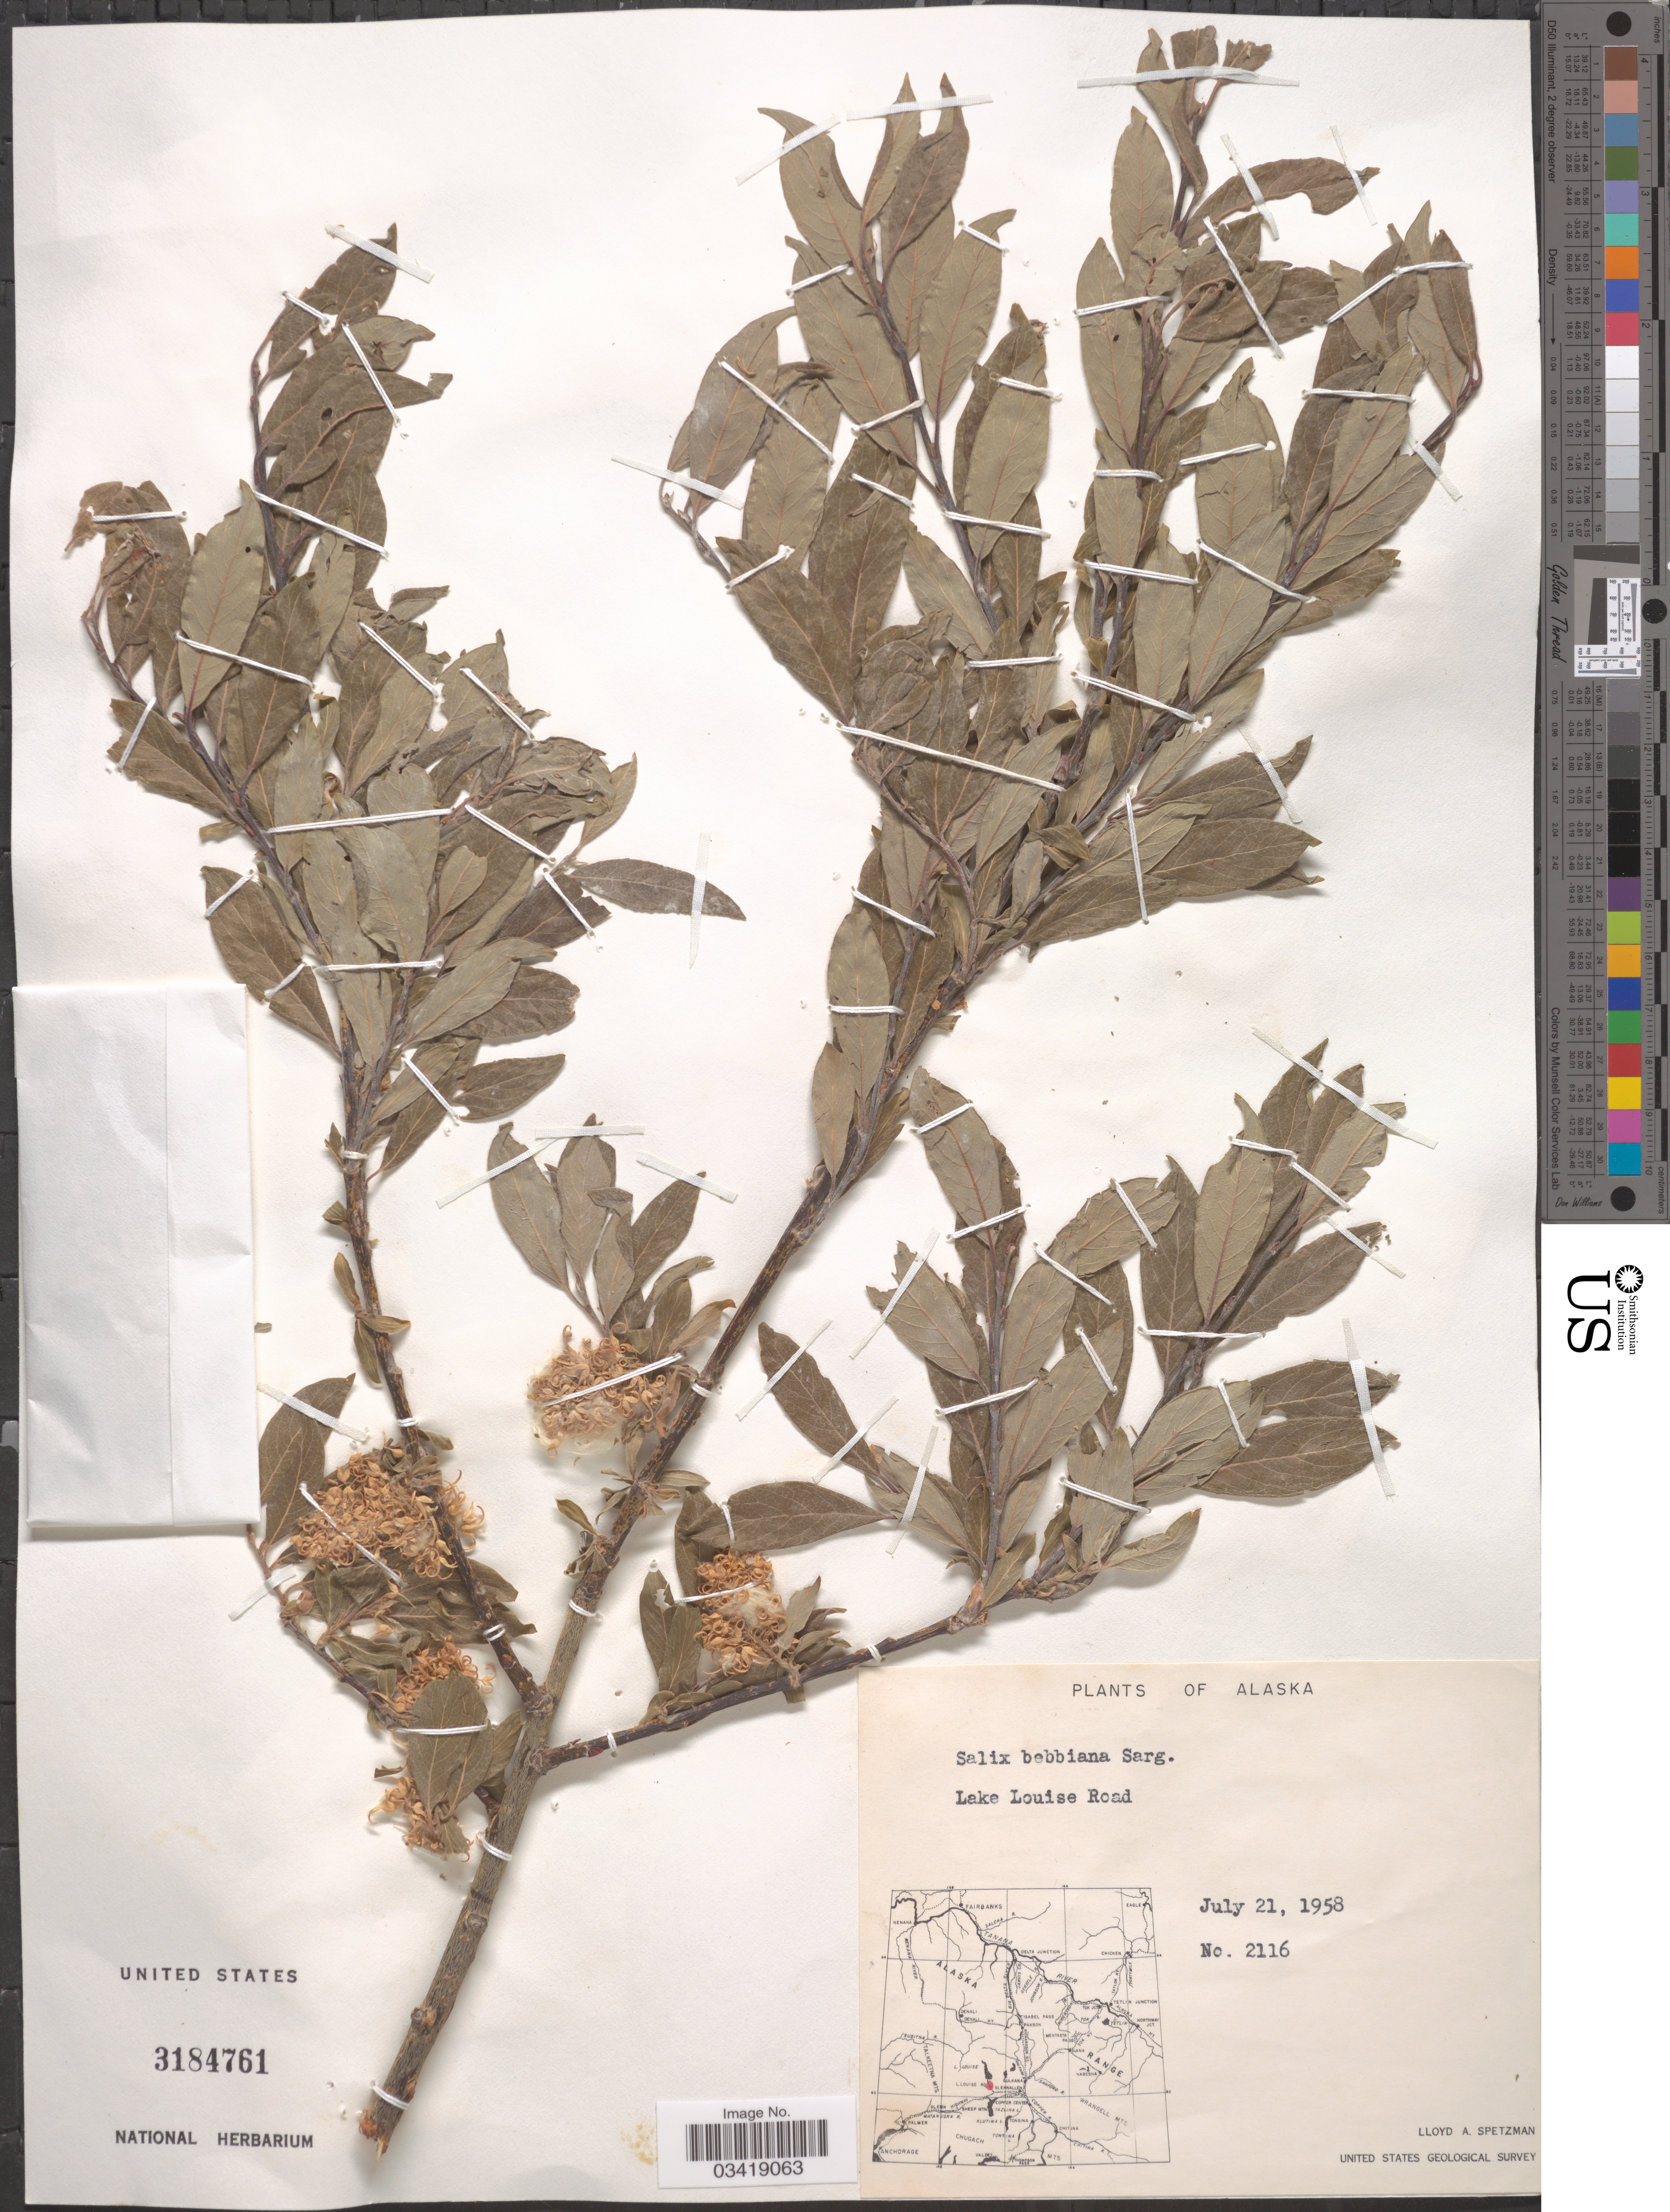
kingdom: Plantae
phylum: Tracheophyta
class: Magnoliopsida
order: Malpighiales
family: Salicaceae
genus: Salix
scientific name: Salix bebbiana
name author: Sarg.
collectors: L. Spetzman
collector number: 2116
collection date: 1958-07-21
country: United States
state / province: Alaska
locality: Lake Louise Road.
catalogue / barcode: US 3184761